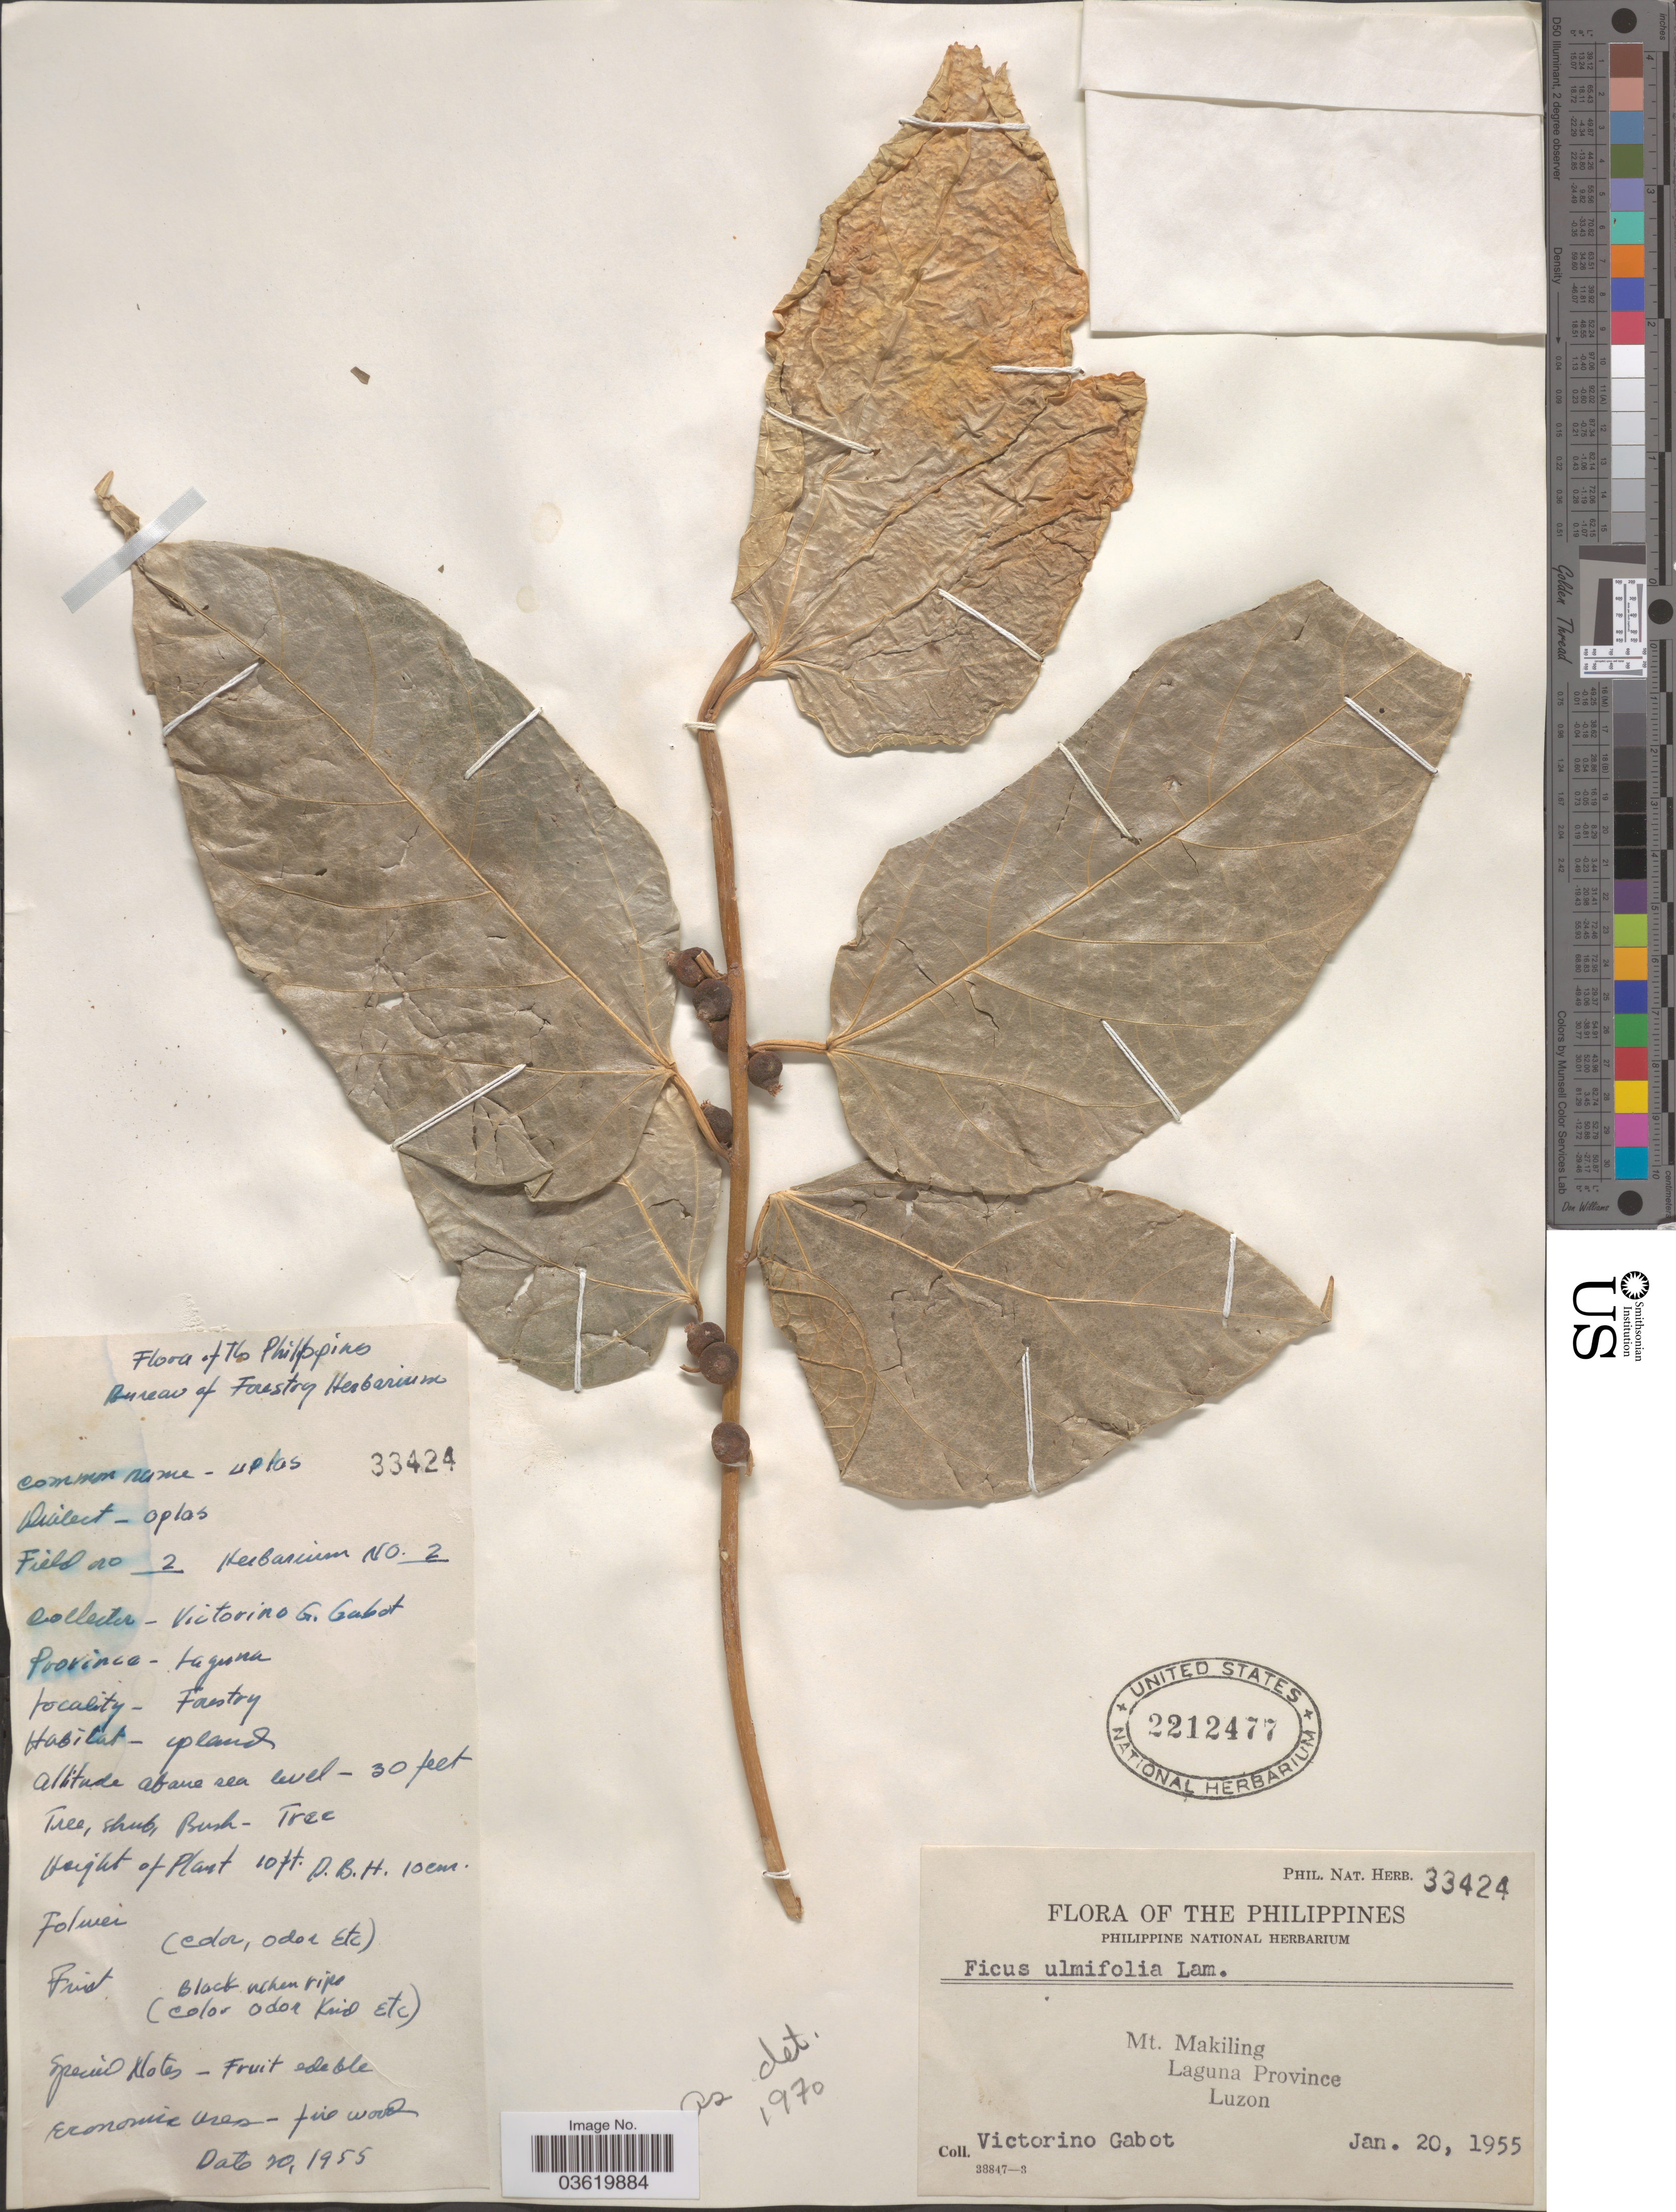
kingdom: Plantae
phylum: Tracheophyta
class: Magnoliopsida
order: Rosales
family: Moraceae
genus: Ficus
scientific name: Ficus ulmifolia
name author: Lam.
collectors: V. Gabot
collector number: Phil. Nat. Herb. 33424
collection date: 1955-01-20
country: Philippines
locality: Mt. Makiling. Laguna Province. Luzon. Forestry.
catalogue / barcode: US 2212477